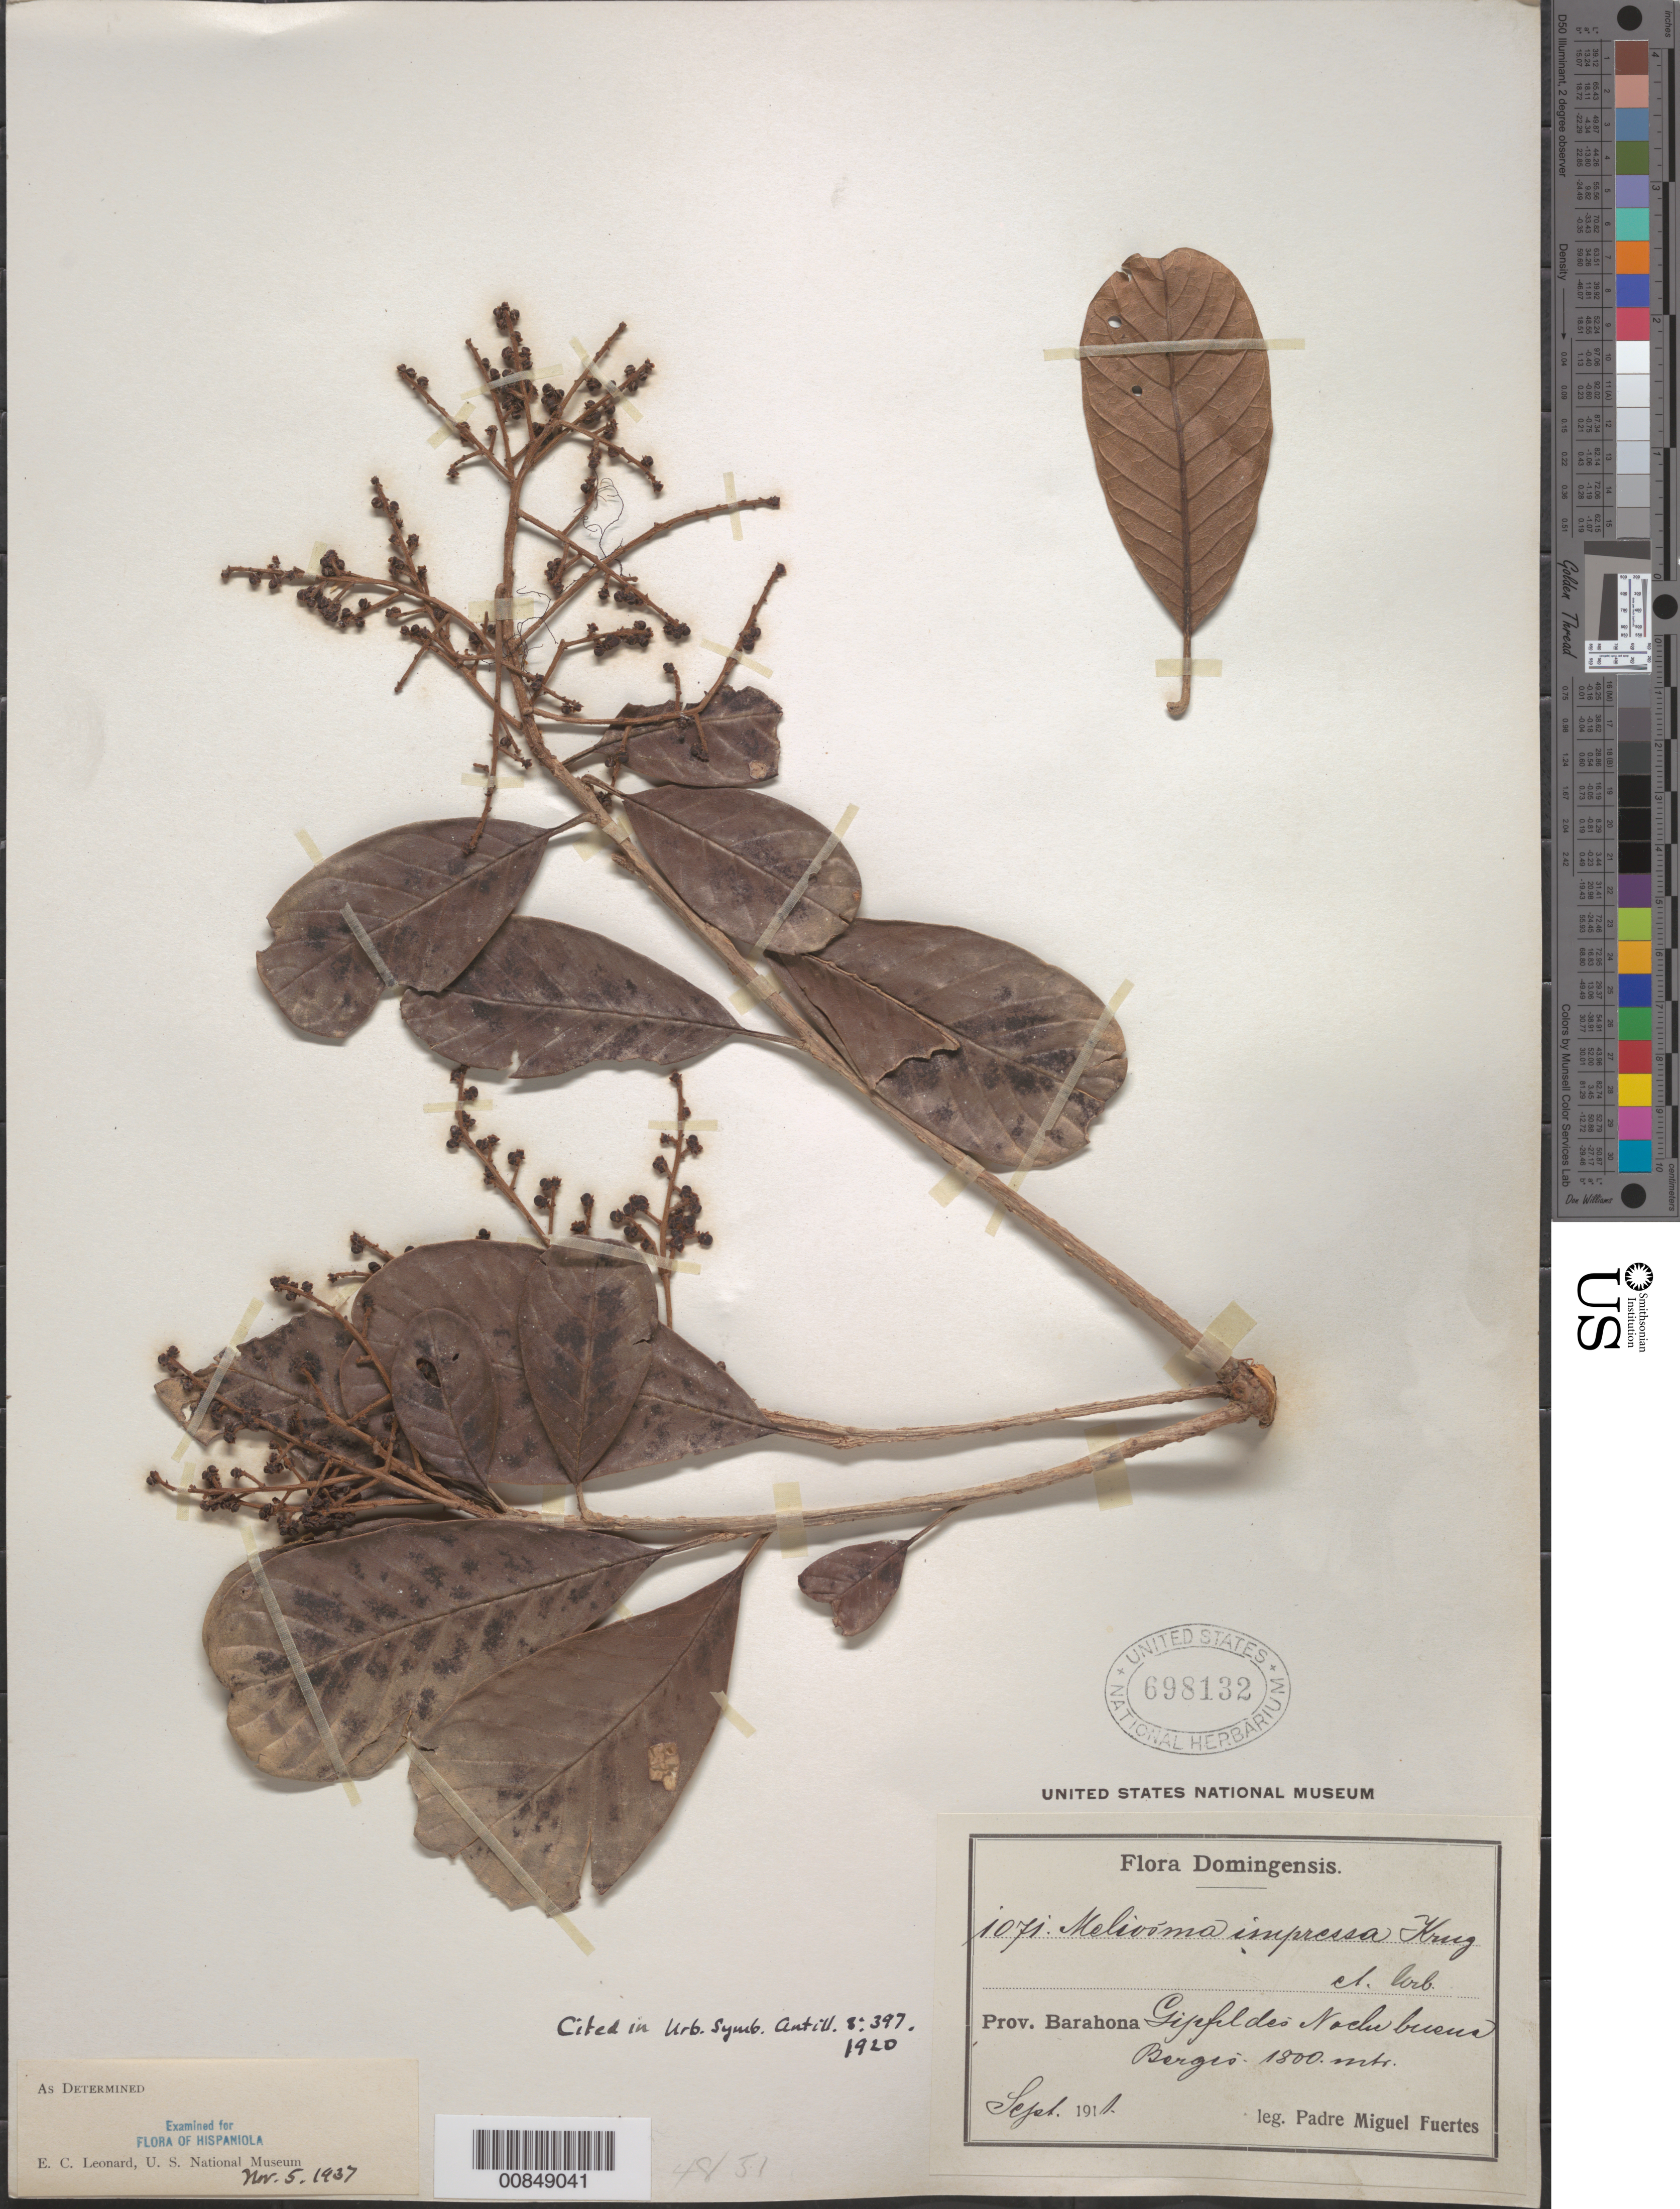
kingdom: Plantae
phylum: Tracheophyta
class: Magnoliopsida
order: Proteales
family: Sabiaceae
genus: Meliosma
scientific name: Meliosma impressa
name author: Krug & Urb.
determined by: Leonard, Emery C., (US)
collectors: M. D. Fuertes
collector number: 1071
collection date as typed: Sep 1911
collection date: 1911-09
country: Dominican Republic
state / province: Barahona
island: Hispaniola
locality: "Gijefeldes" Noche buena Bergis"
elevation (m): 1800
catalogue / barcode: US 698132